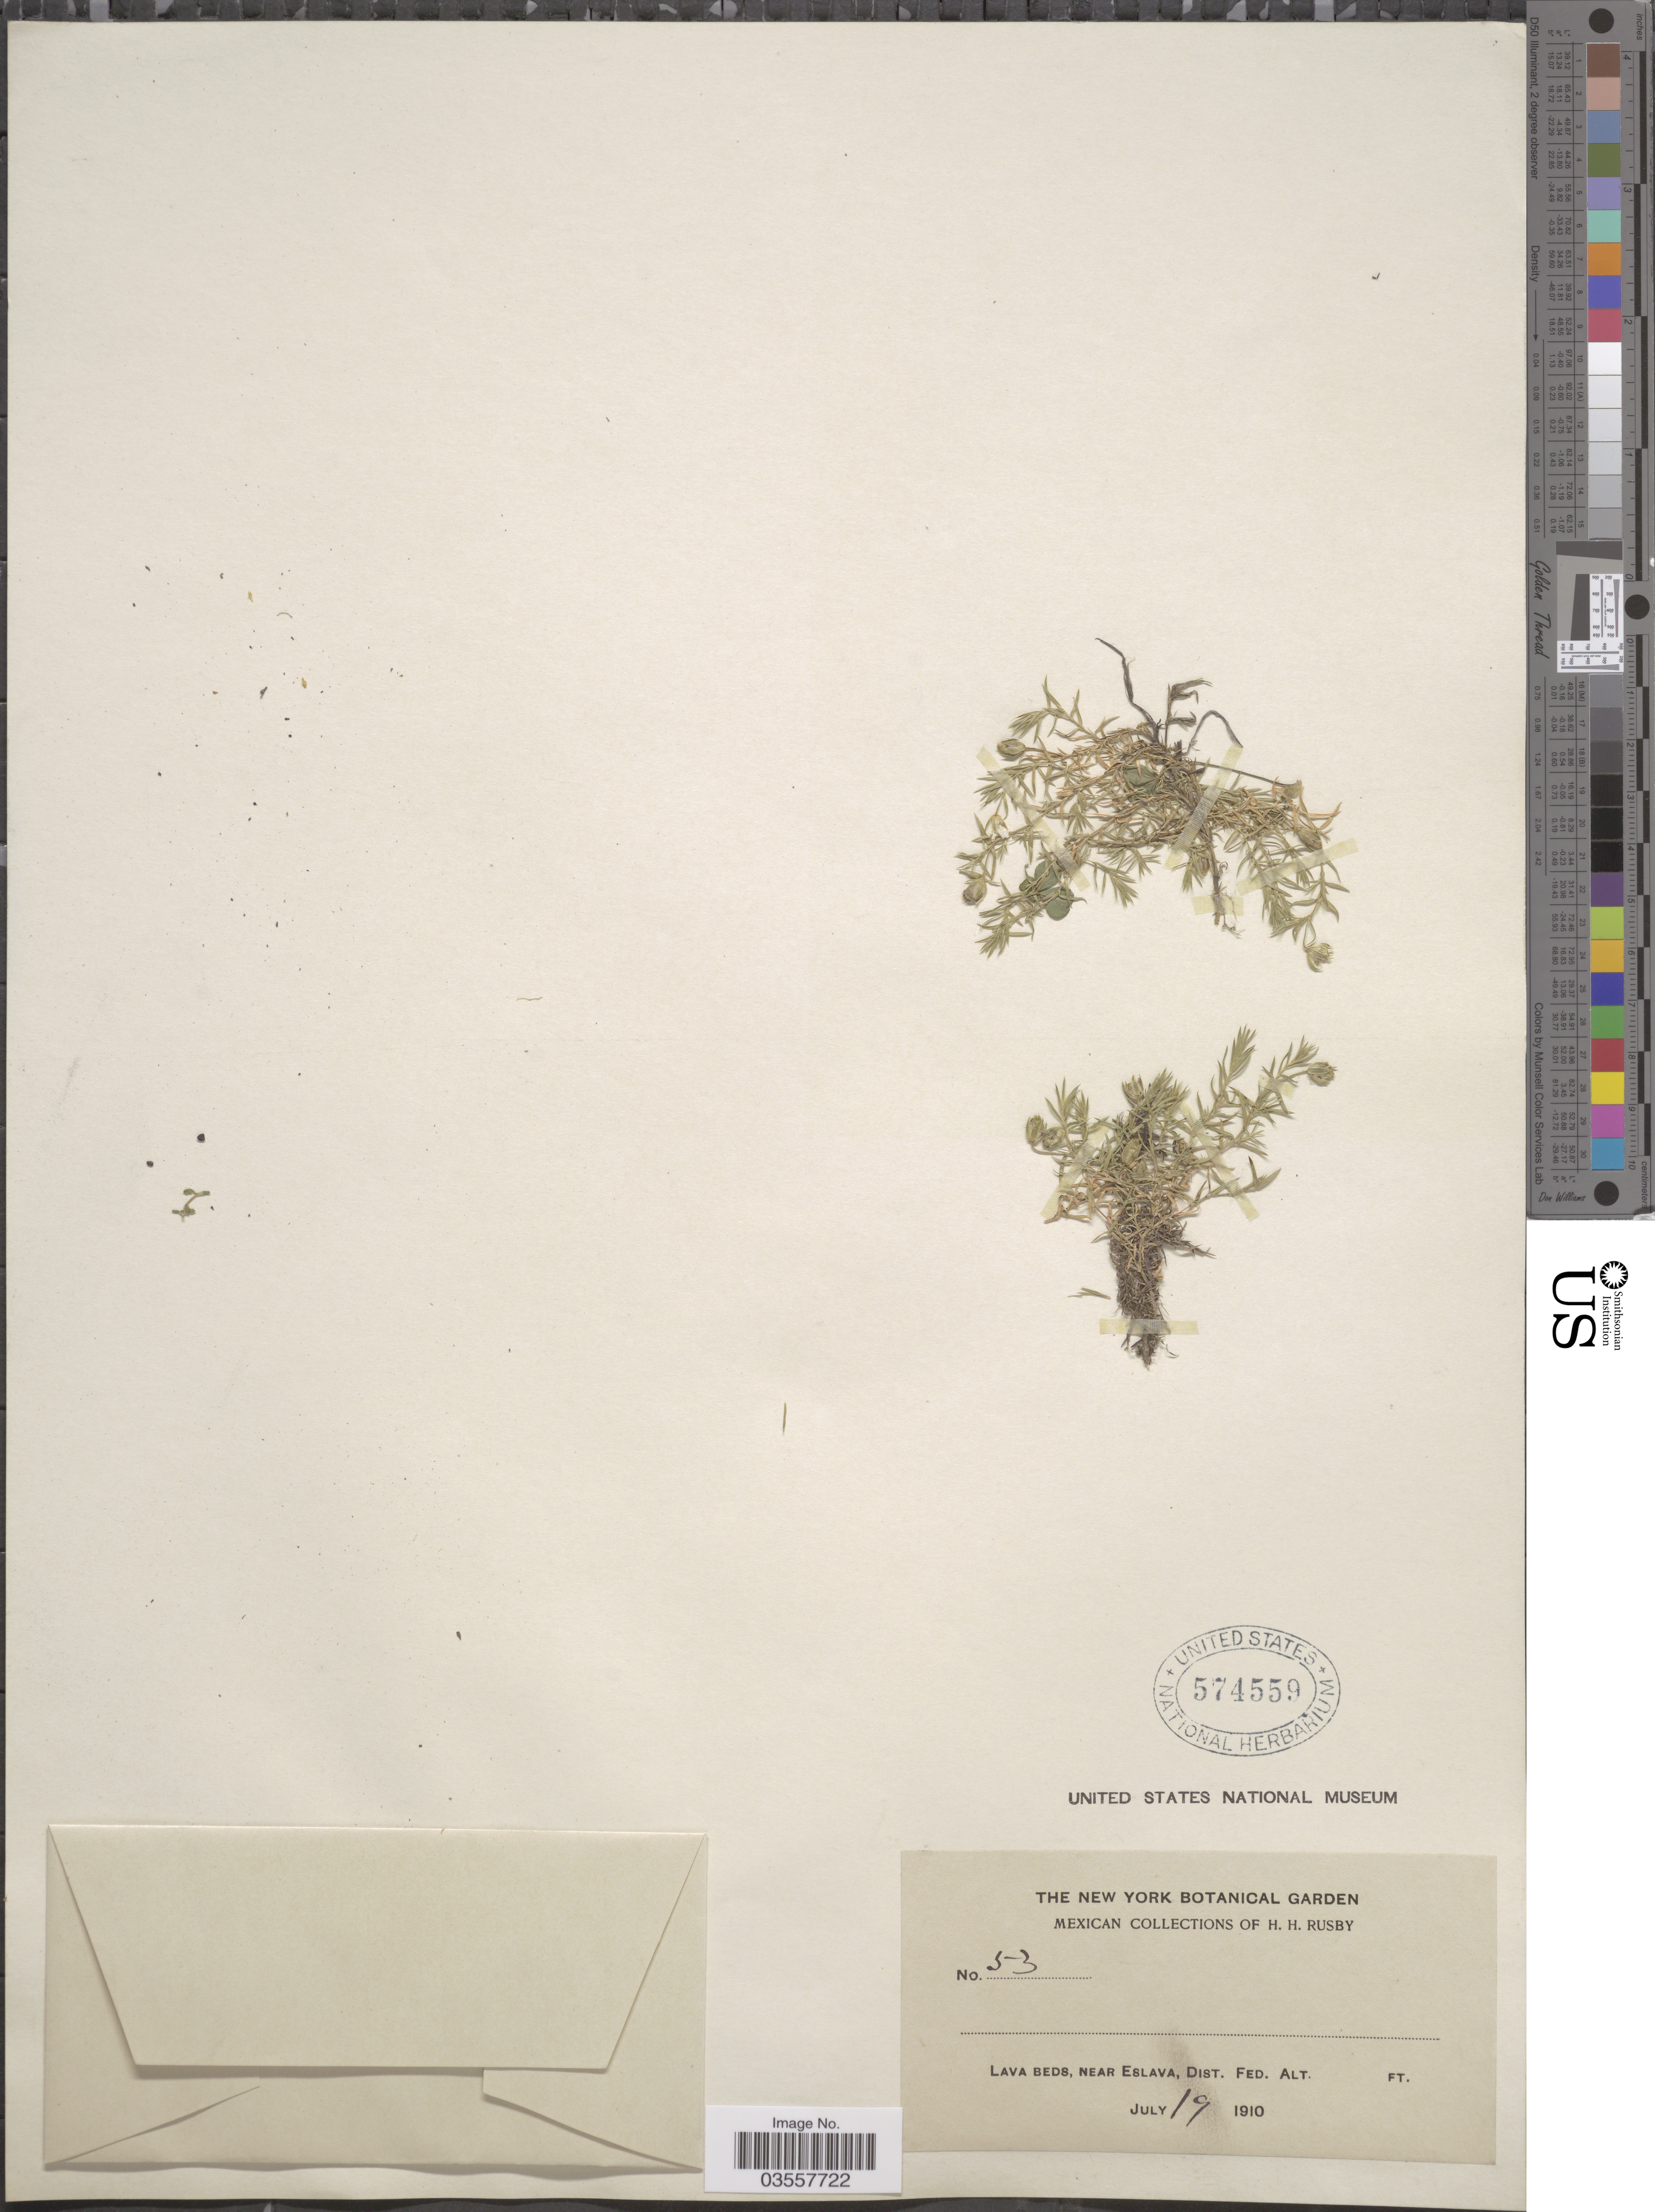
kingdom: Plantae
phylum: Tracheophyta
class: Magnoliopsida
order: Caryophyllales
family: Caryophyllaceae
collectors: H. H. Rusby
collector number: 53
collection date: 1910-07-19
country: Mexico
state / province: Distrito Federal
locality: Lava beds, near Eslava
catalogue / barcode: US 574559